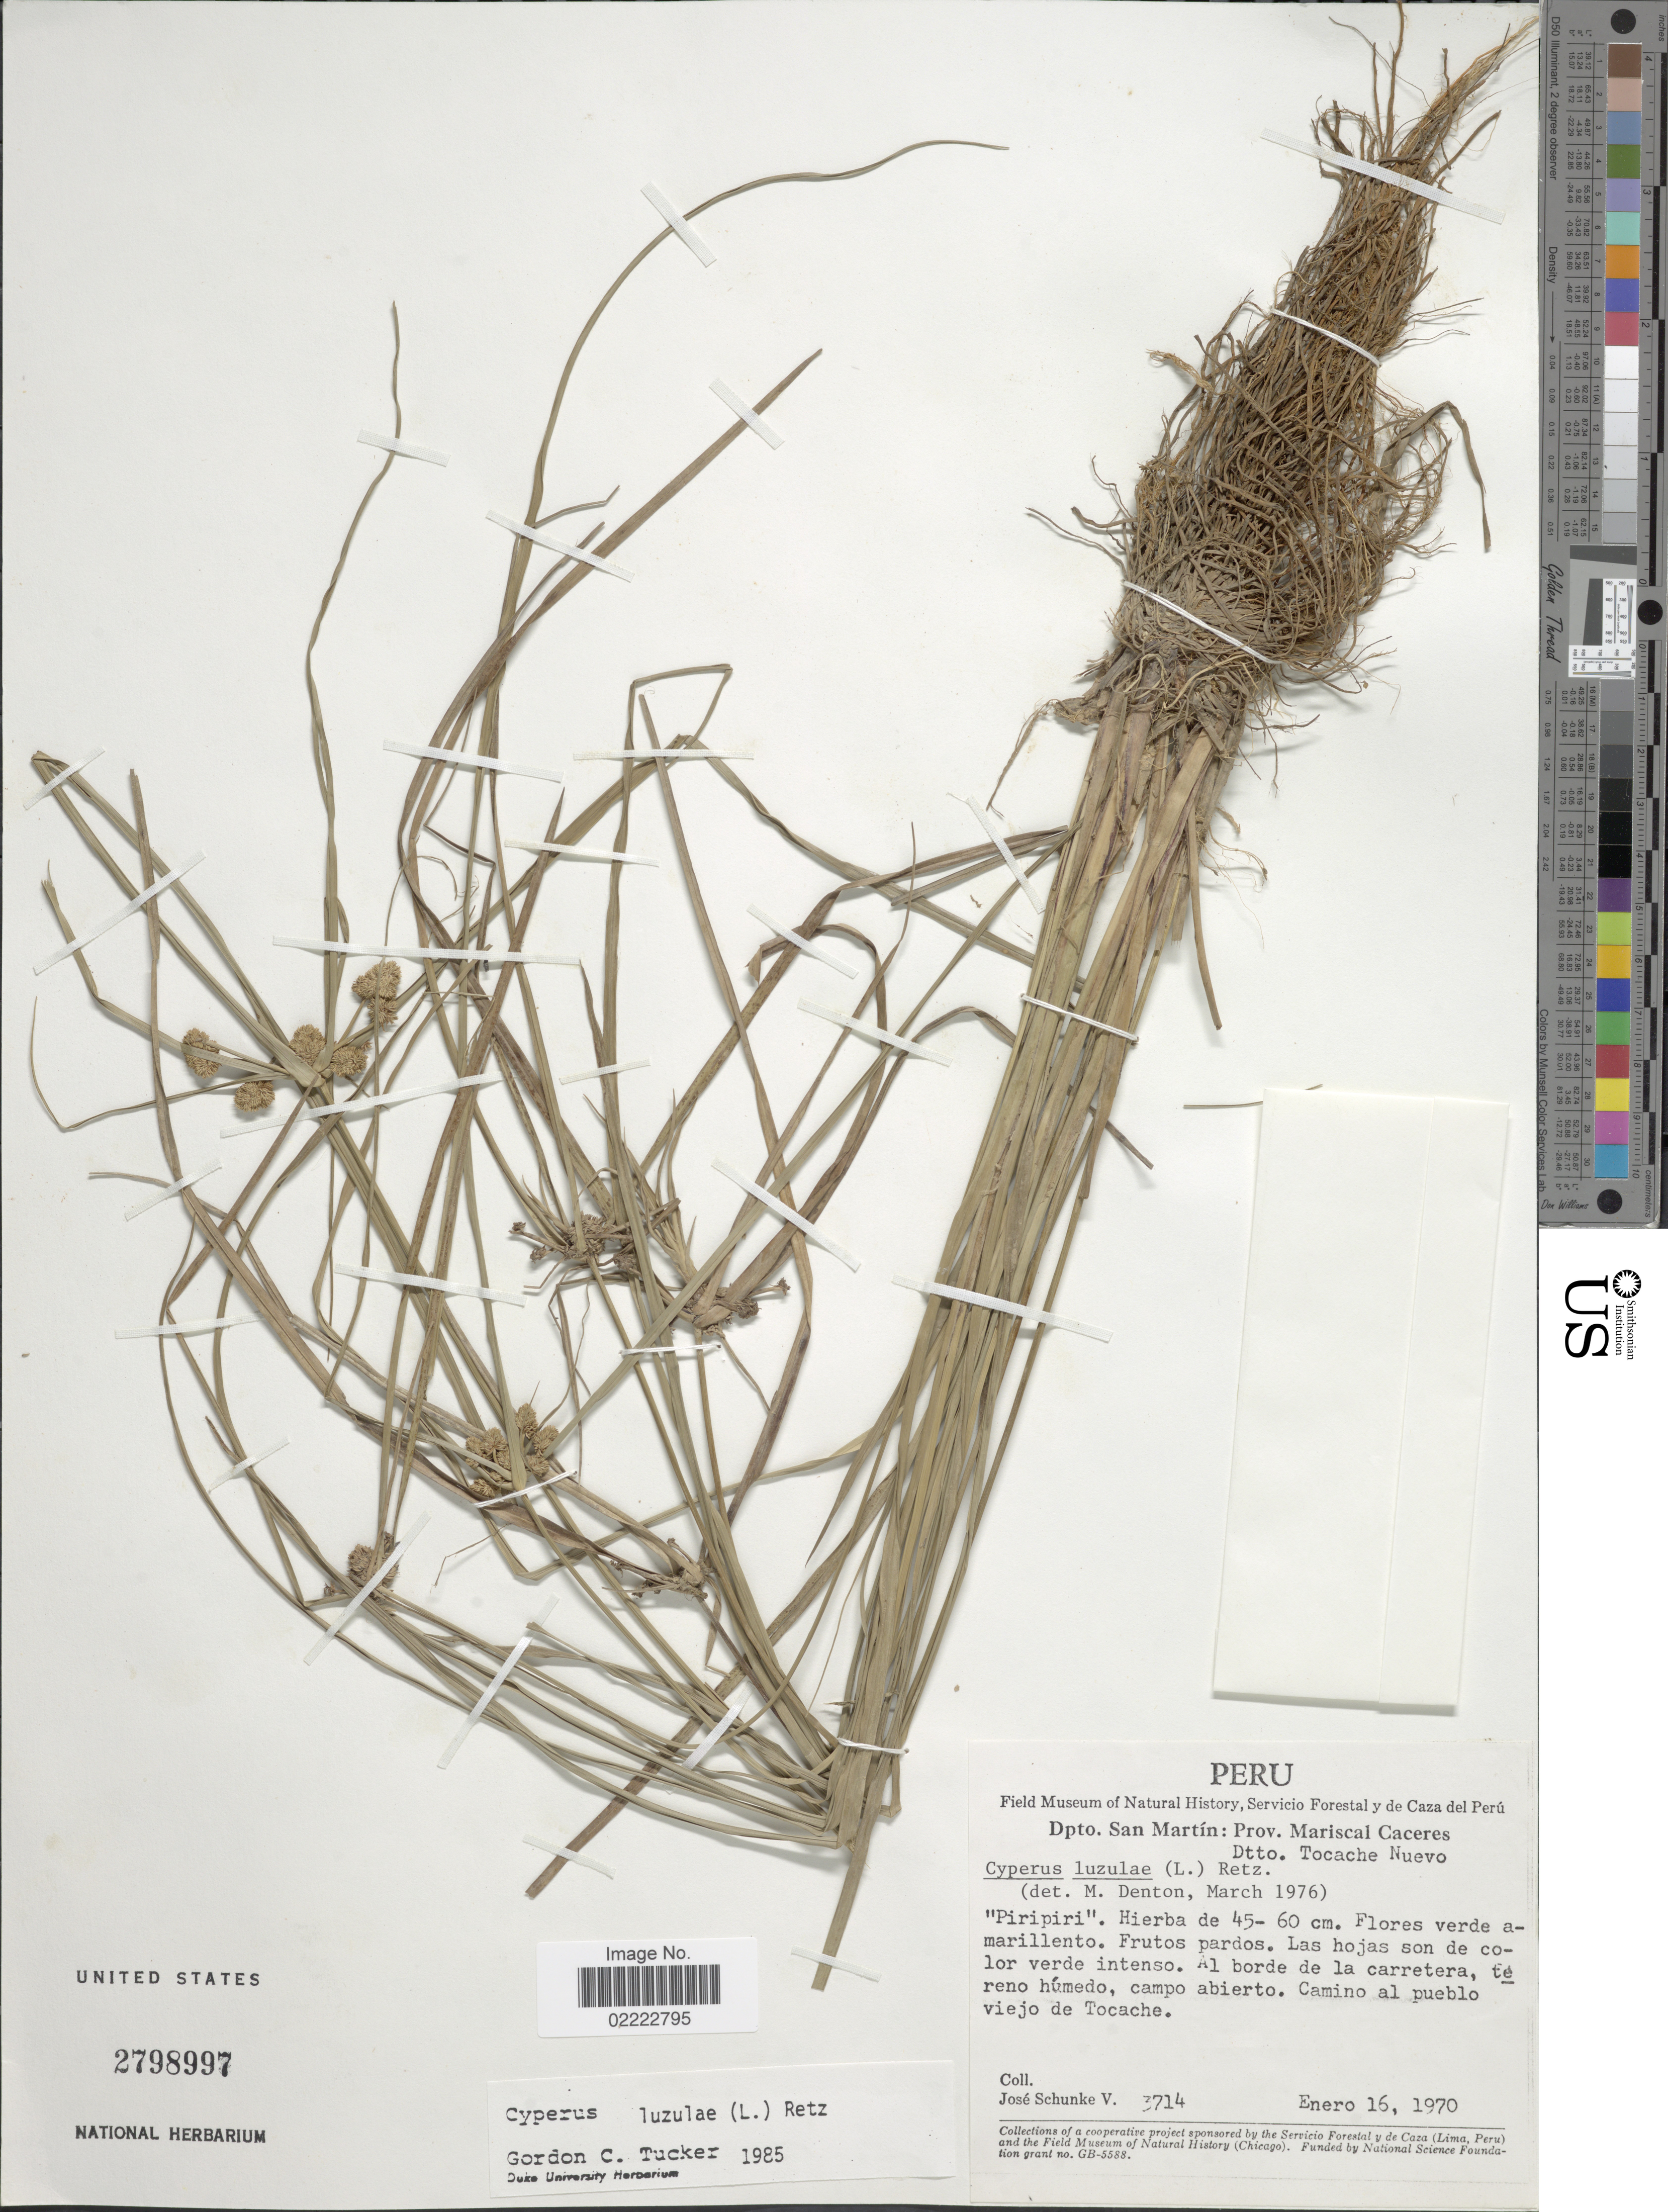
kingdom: Plantae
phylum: Tracheophyta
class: Liliopsida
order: Poales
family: Cyperaceae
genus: Cyperus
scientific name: Cyperus luzulae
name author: (L.) Rottb. ex Retz.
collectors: J. Schunke Vigo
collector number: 3714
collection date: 1970-01-16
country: Peru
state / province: San Martín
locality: Dpto San Martín: Prov. Mariscal Caceres, Dtto Tocache Nuevo, Las hojas son de color verde intenso. Al borde de la carretera, tereno húmedo, campo abierto. Camino al pueblo viejo de Tocache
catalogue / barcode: US 2798997